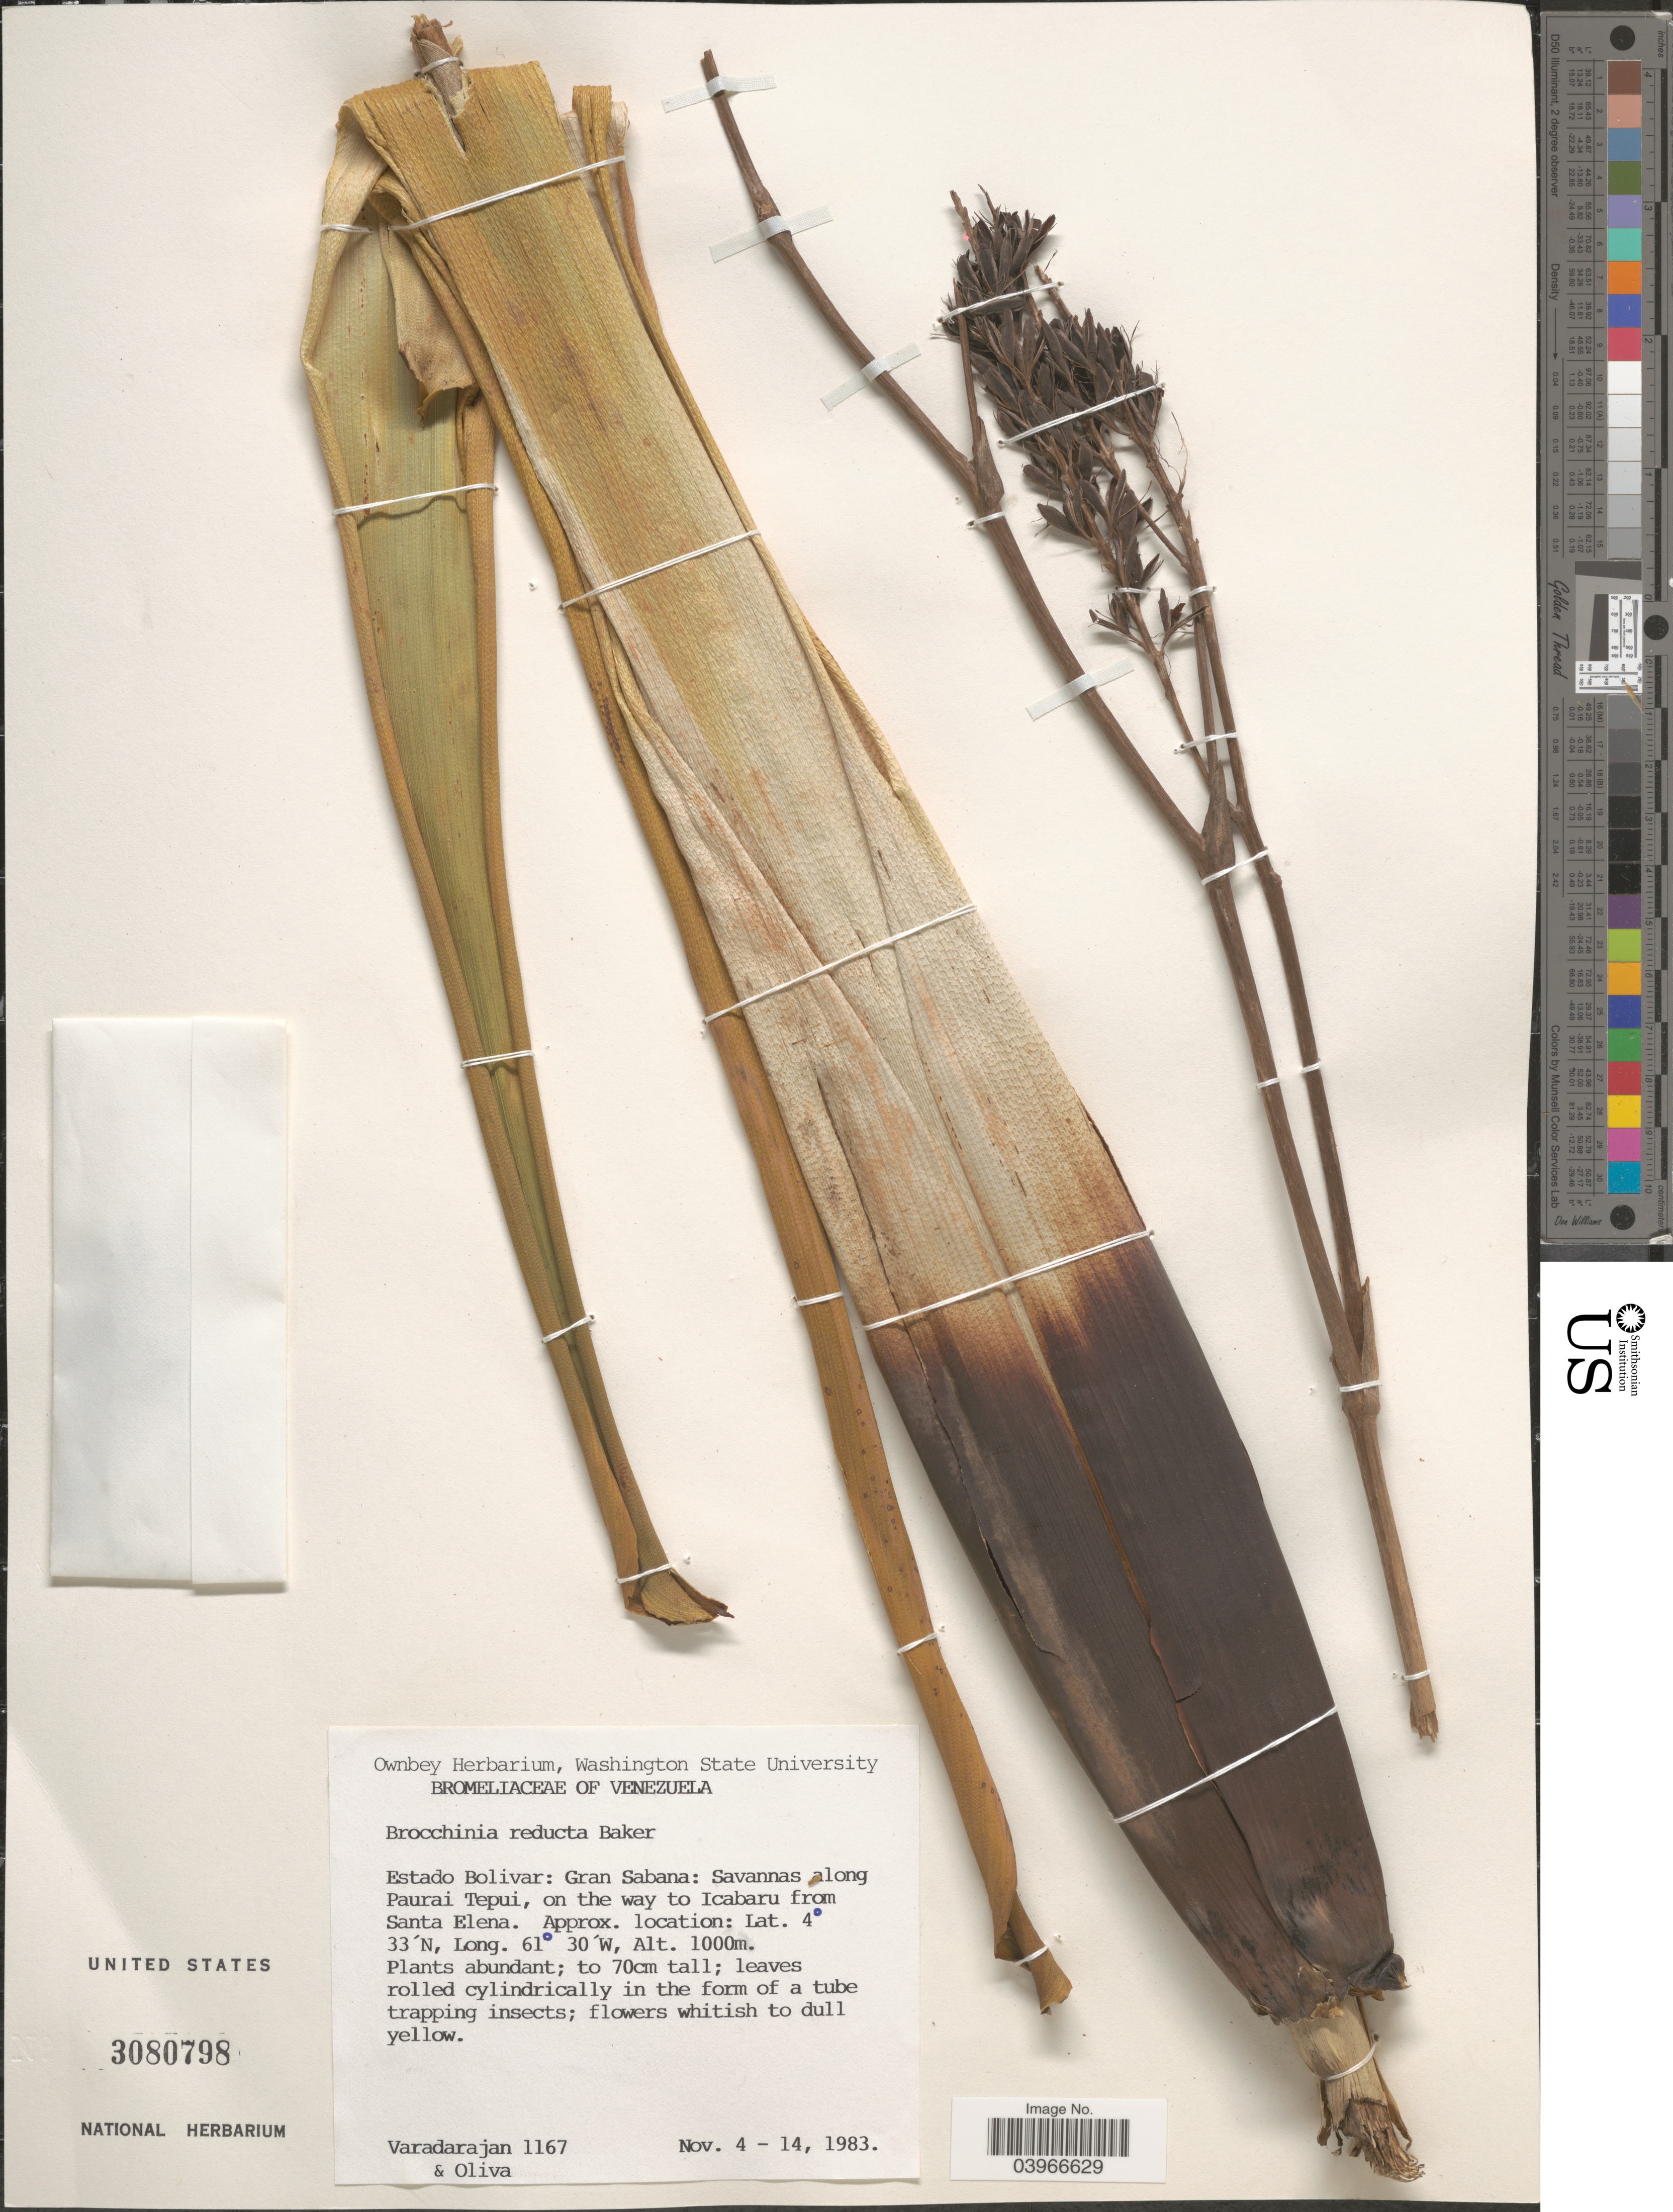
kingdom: Plantae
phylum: Tracheophyta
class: Liliopsida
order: Poales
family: Bromeliaceae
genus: Brocchinia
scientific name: Brocchinia reducta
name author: Baker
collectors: Varadarajan, -- & -. Oliva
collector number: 1167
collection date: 1983-11-04/1983-11-14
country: Venezuela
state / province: Bolivar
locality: Gran Sabana: Savannas along Paurai Tepui, on the way to Icabaru from Santa Elena.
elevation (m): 1000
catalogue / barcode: US 3080798